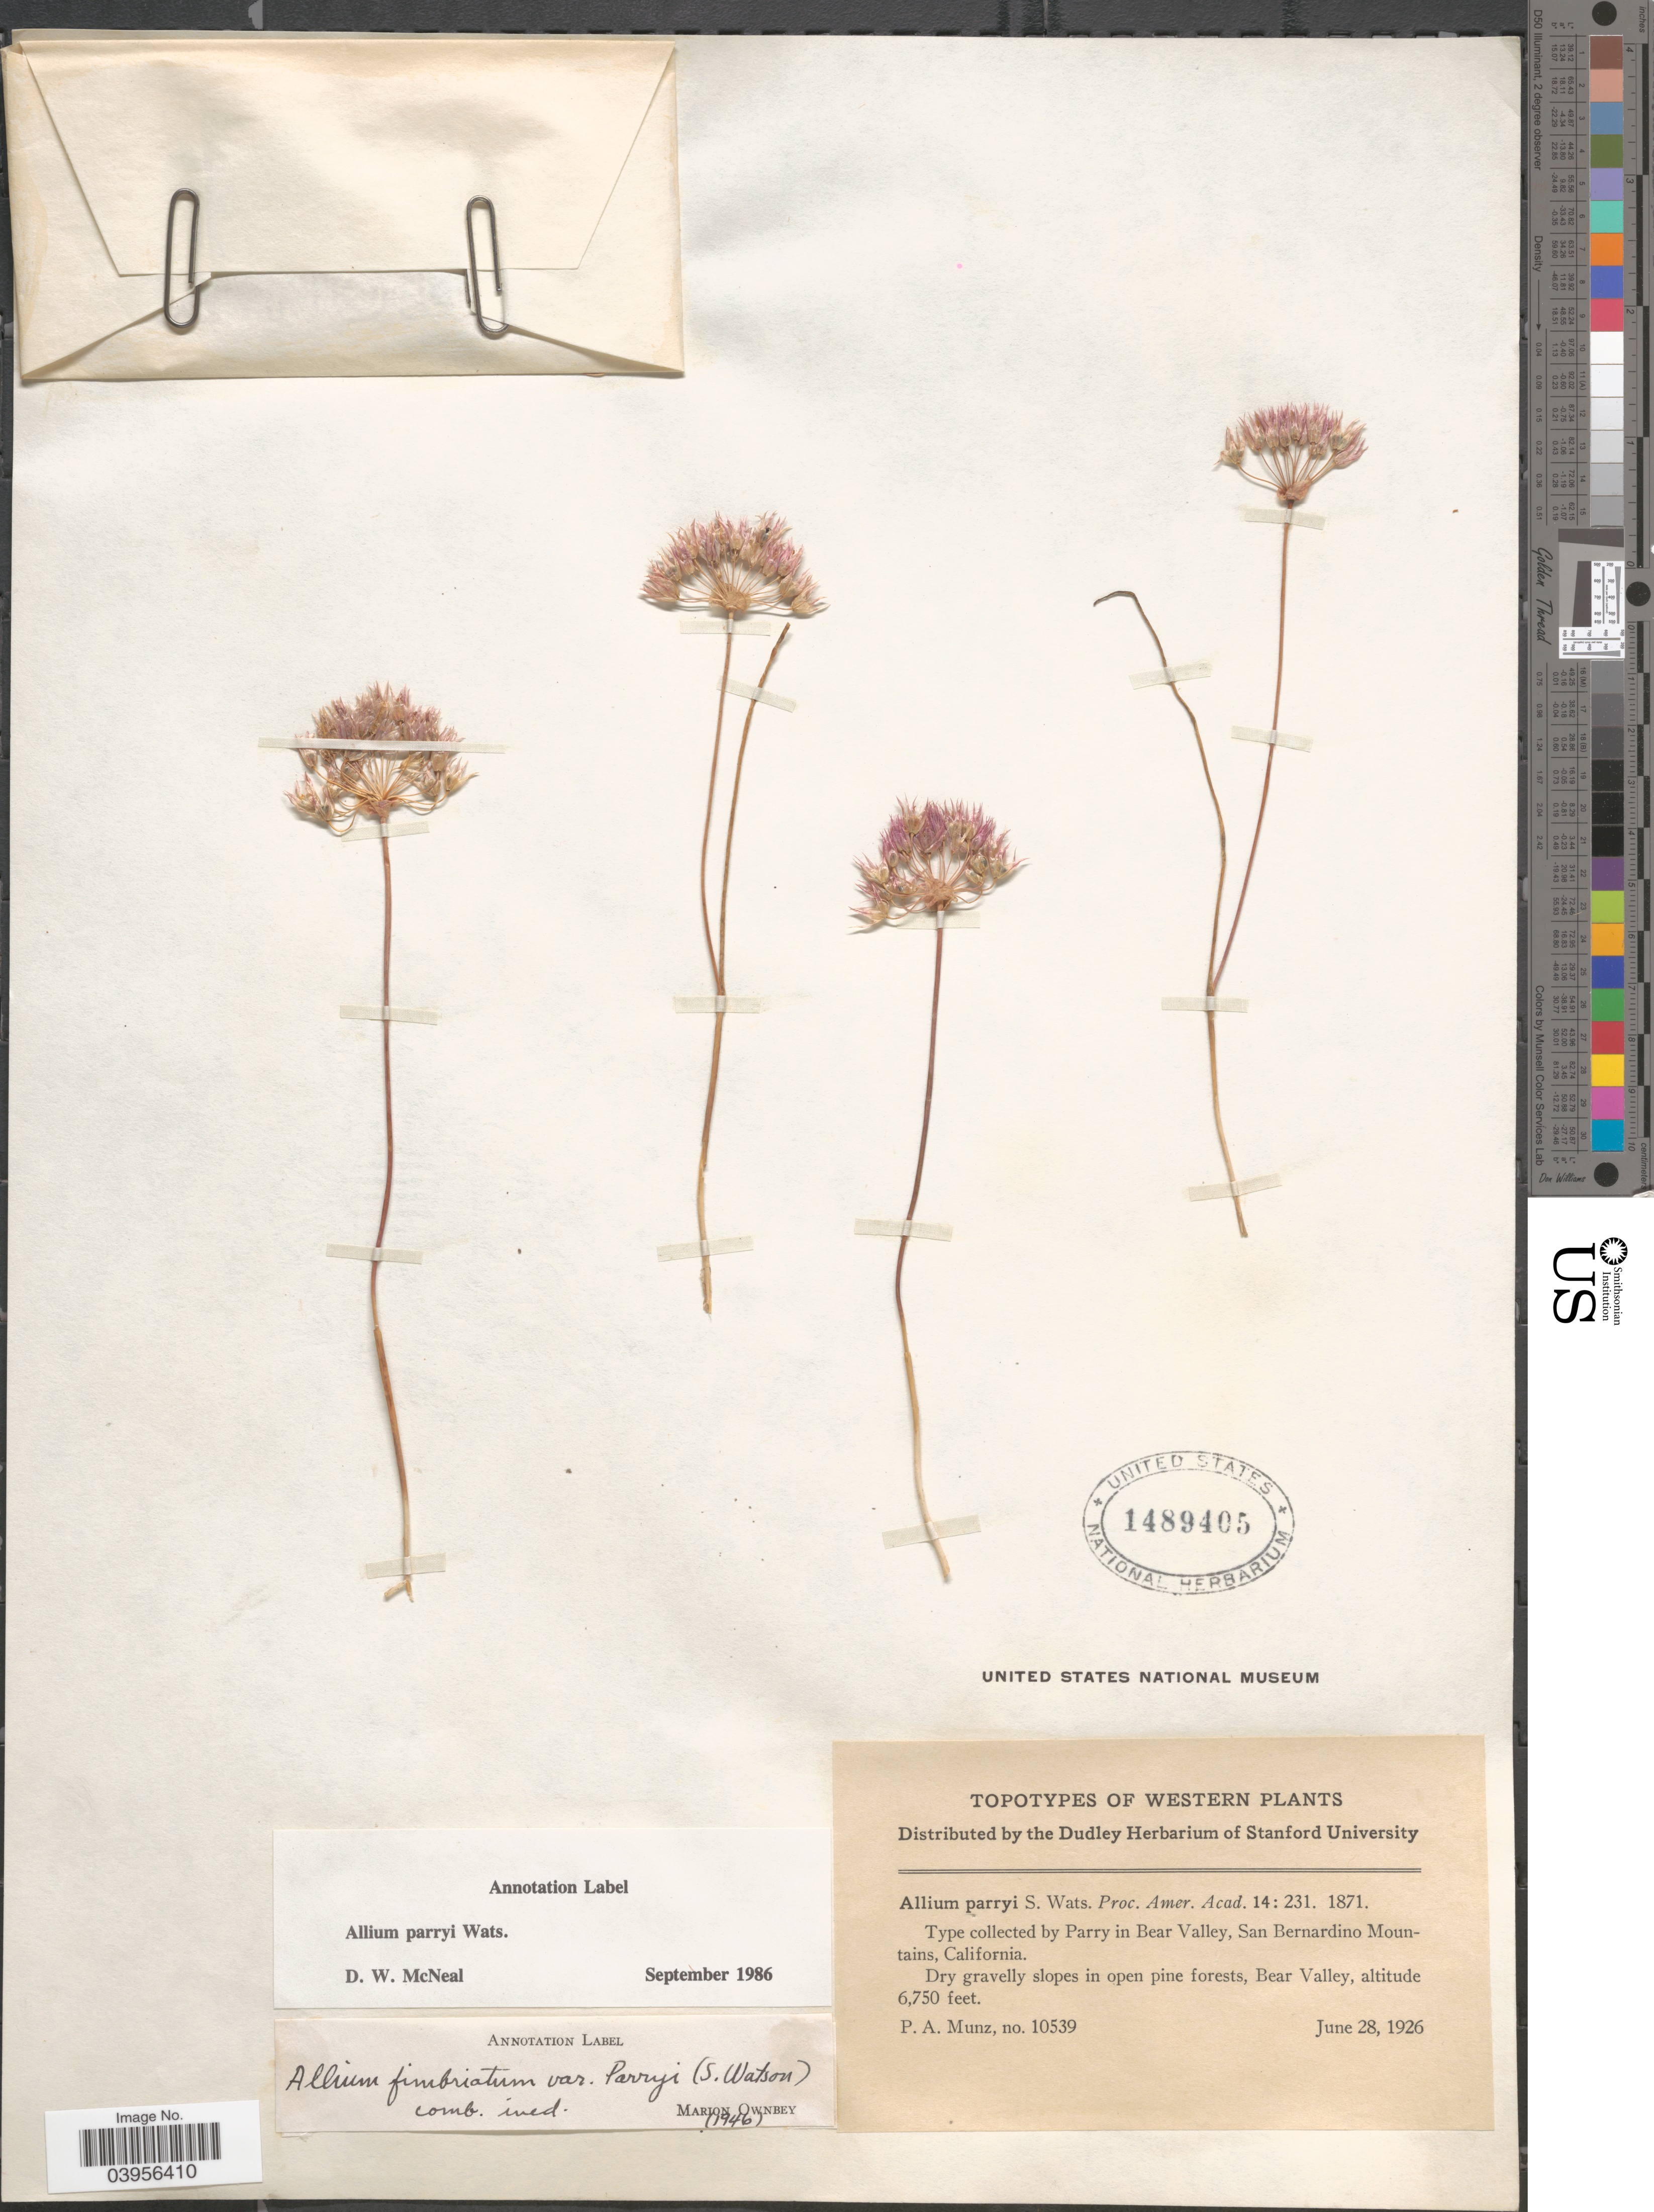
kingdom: Plantae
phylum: Tracheophyta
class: Liliopsida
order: Asparagales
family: Amaryllidaceae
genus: Allium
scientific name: Allium parryi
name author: S. Watson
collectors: P. A. Munz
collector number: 10539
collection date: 1926-06-28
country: United States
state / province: California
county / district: San Bernardino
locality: In Bear Valley, San Bernardino Mountains.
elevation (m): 2057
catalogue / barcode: US 1489405